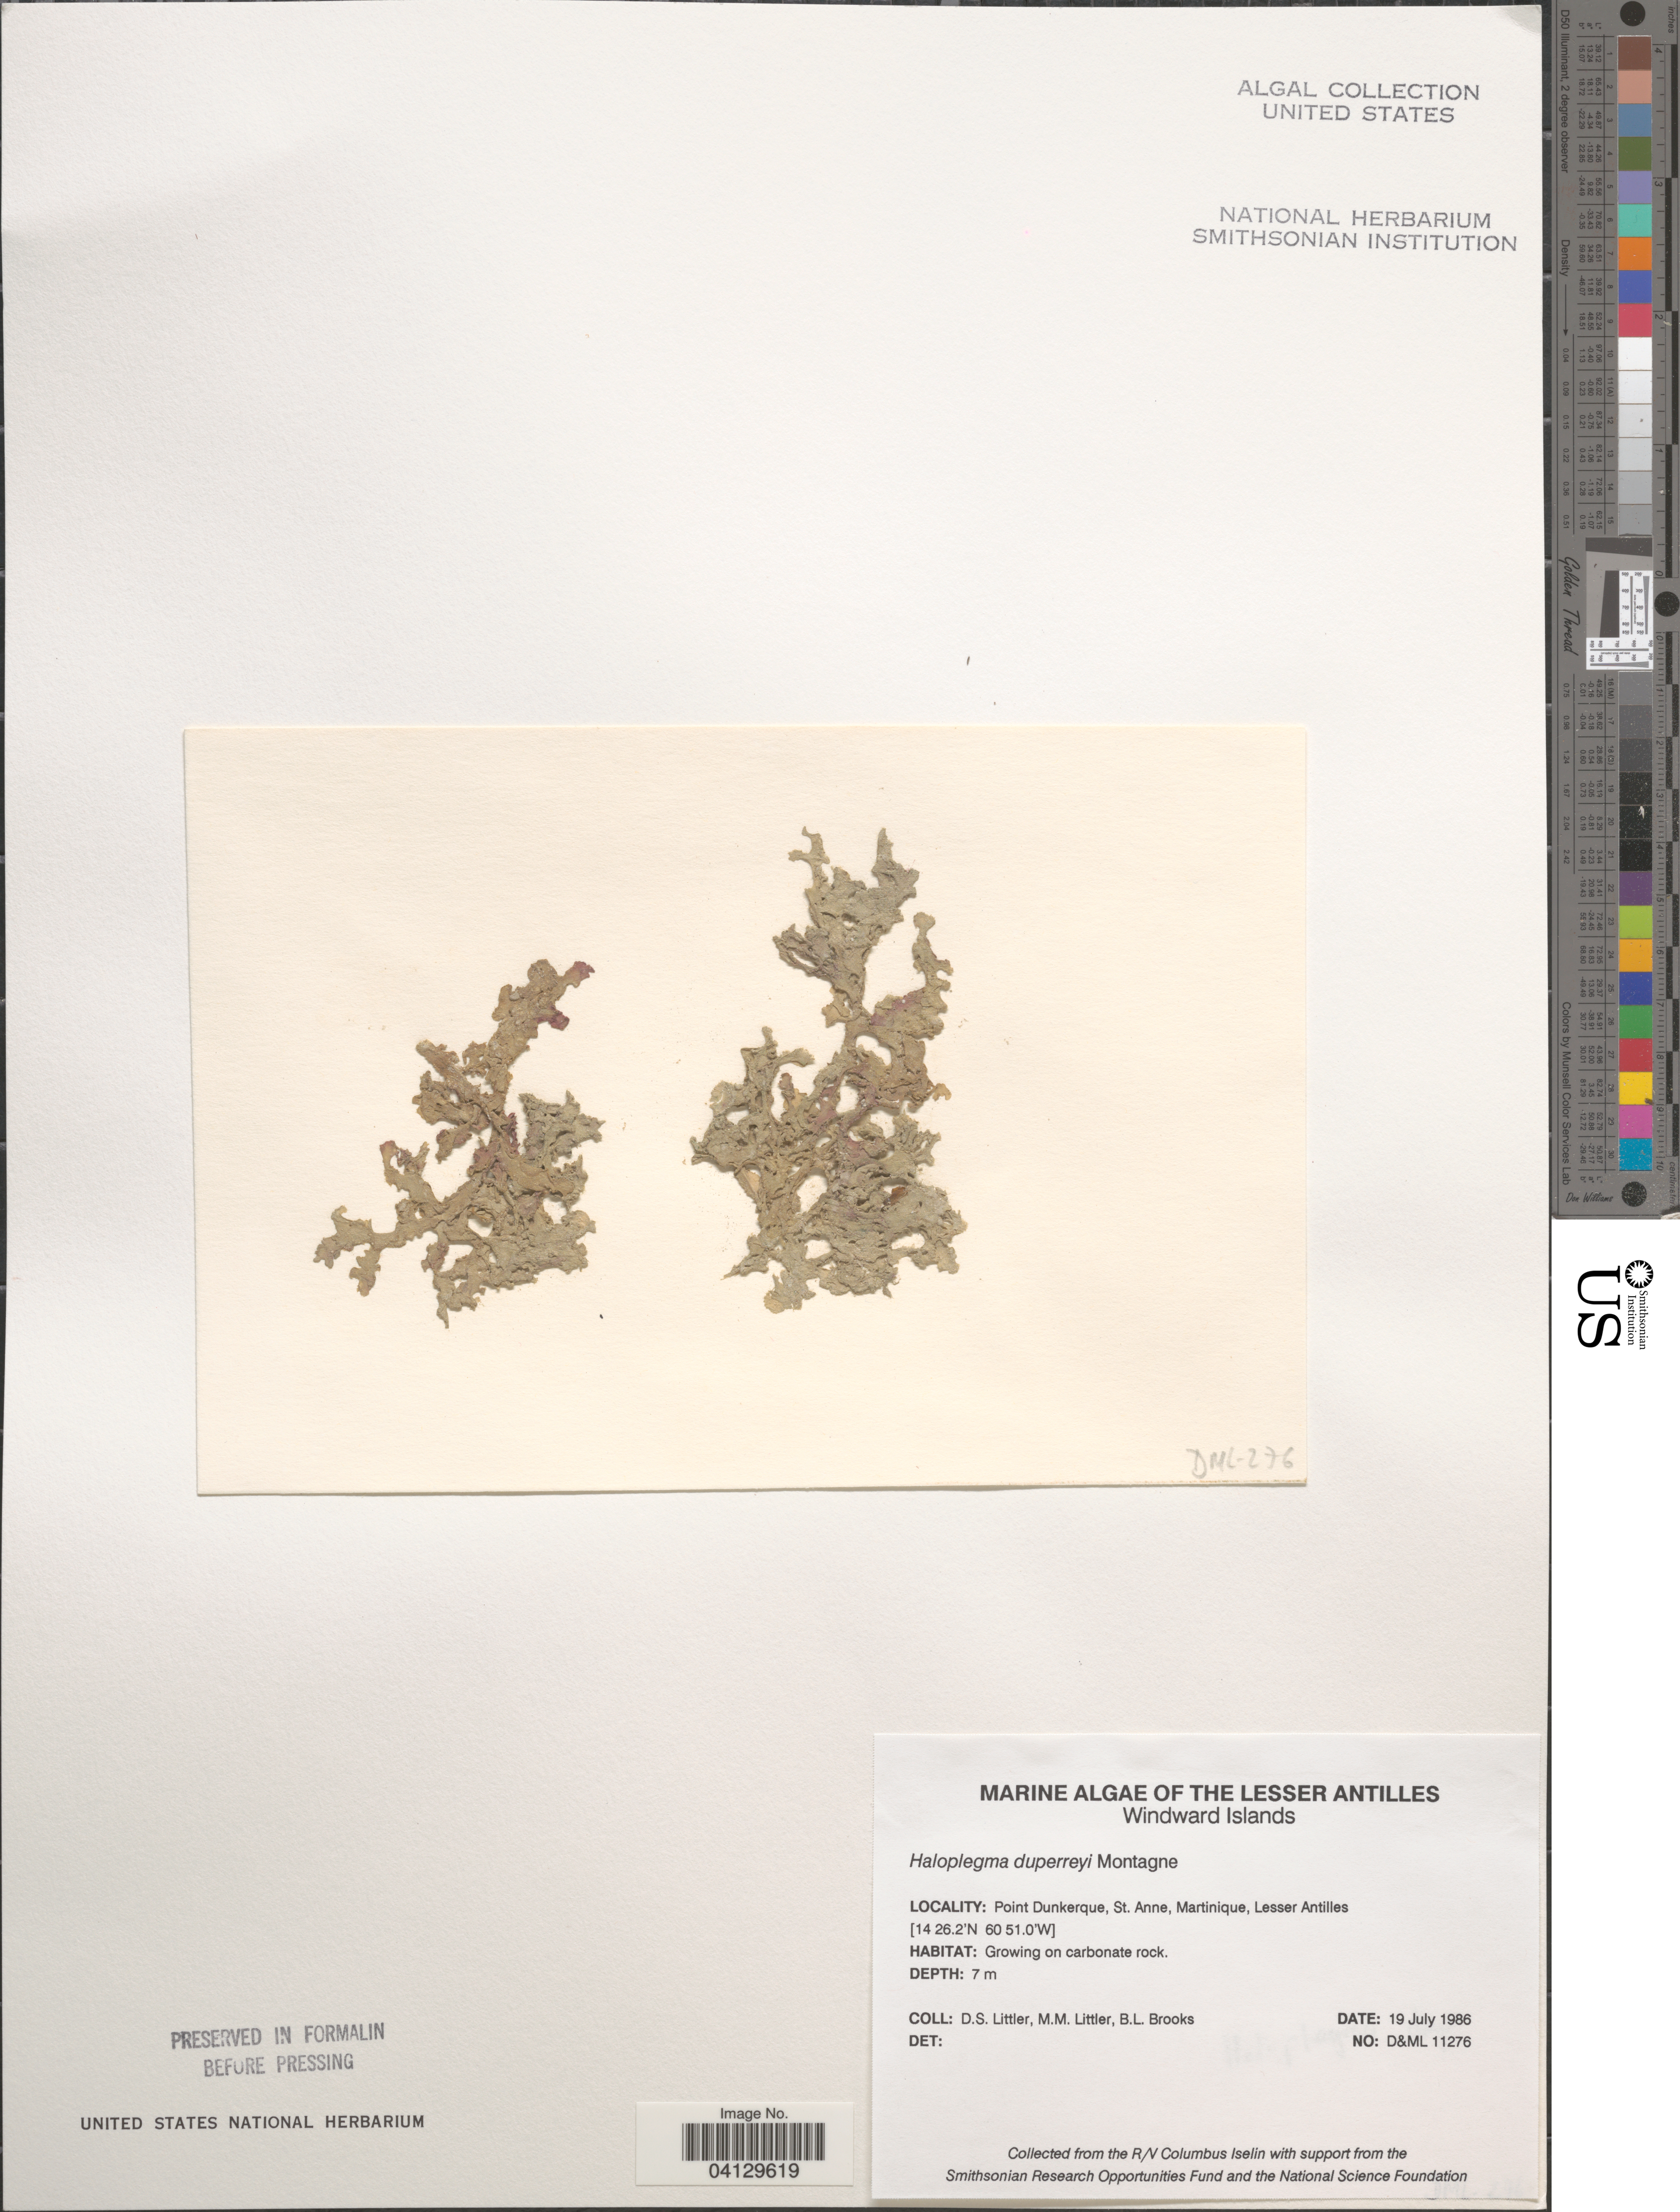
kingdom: Plantae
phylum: Rhodophyta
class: Florideophyceae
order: Ceramiales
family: Wrangeliaceae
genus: Haloplegma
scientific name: Haloplegma duperreyi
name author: Mont.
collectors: D. S. Littler & B. Brooks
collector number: D&ML11276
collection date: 1986-07-19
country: Martinique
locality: The Lesser Antilles. Windward Islands. Point Dunkerque, St. Anne.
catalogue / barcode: US 328630